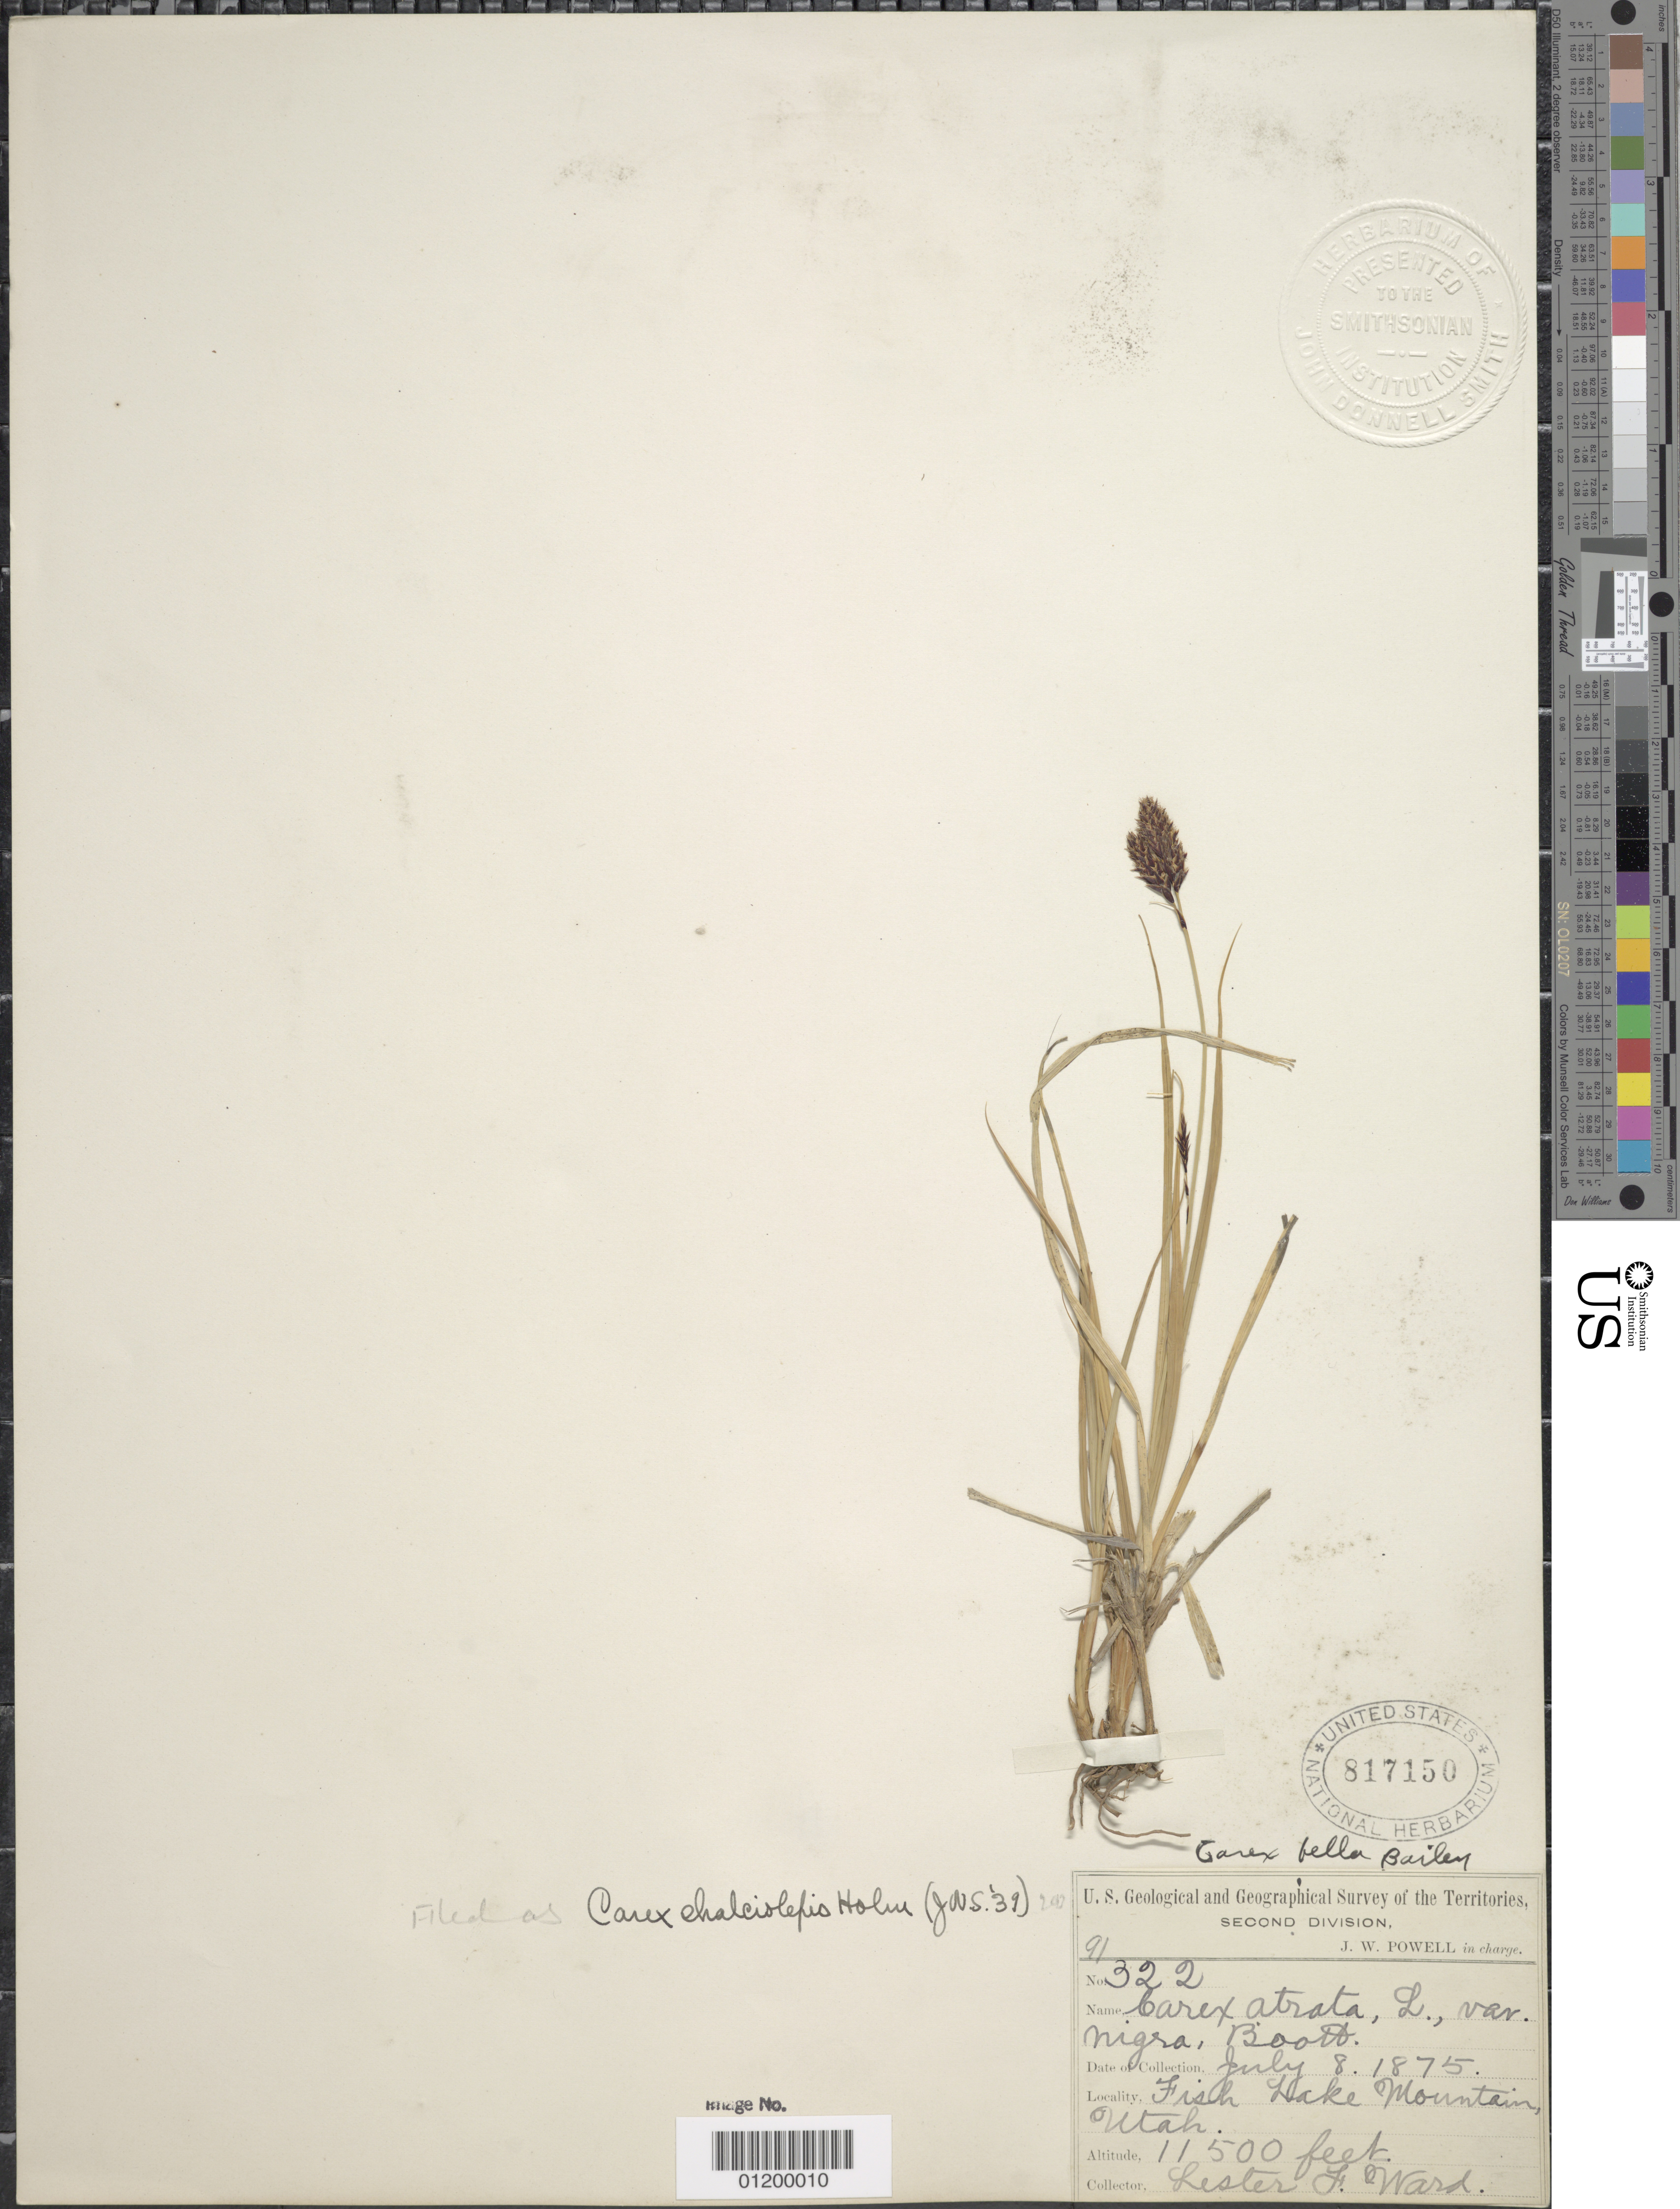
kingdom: Plantae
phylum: Tracheophyta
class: Liliopsida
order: Poales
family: Cyperaceae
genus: Carex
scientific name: Carex chalciolepis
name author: Holm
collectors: L. F. Ward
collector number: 322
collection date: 1875-07-08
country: United States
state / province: Utah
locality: Fish Lake Mountain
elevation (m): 3505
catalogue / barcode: US 817150